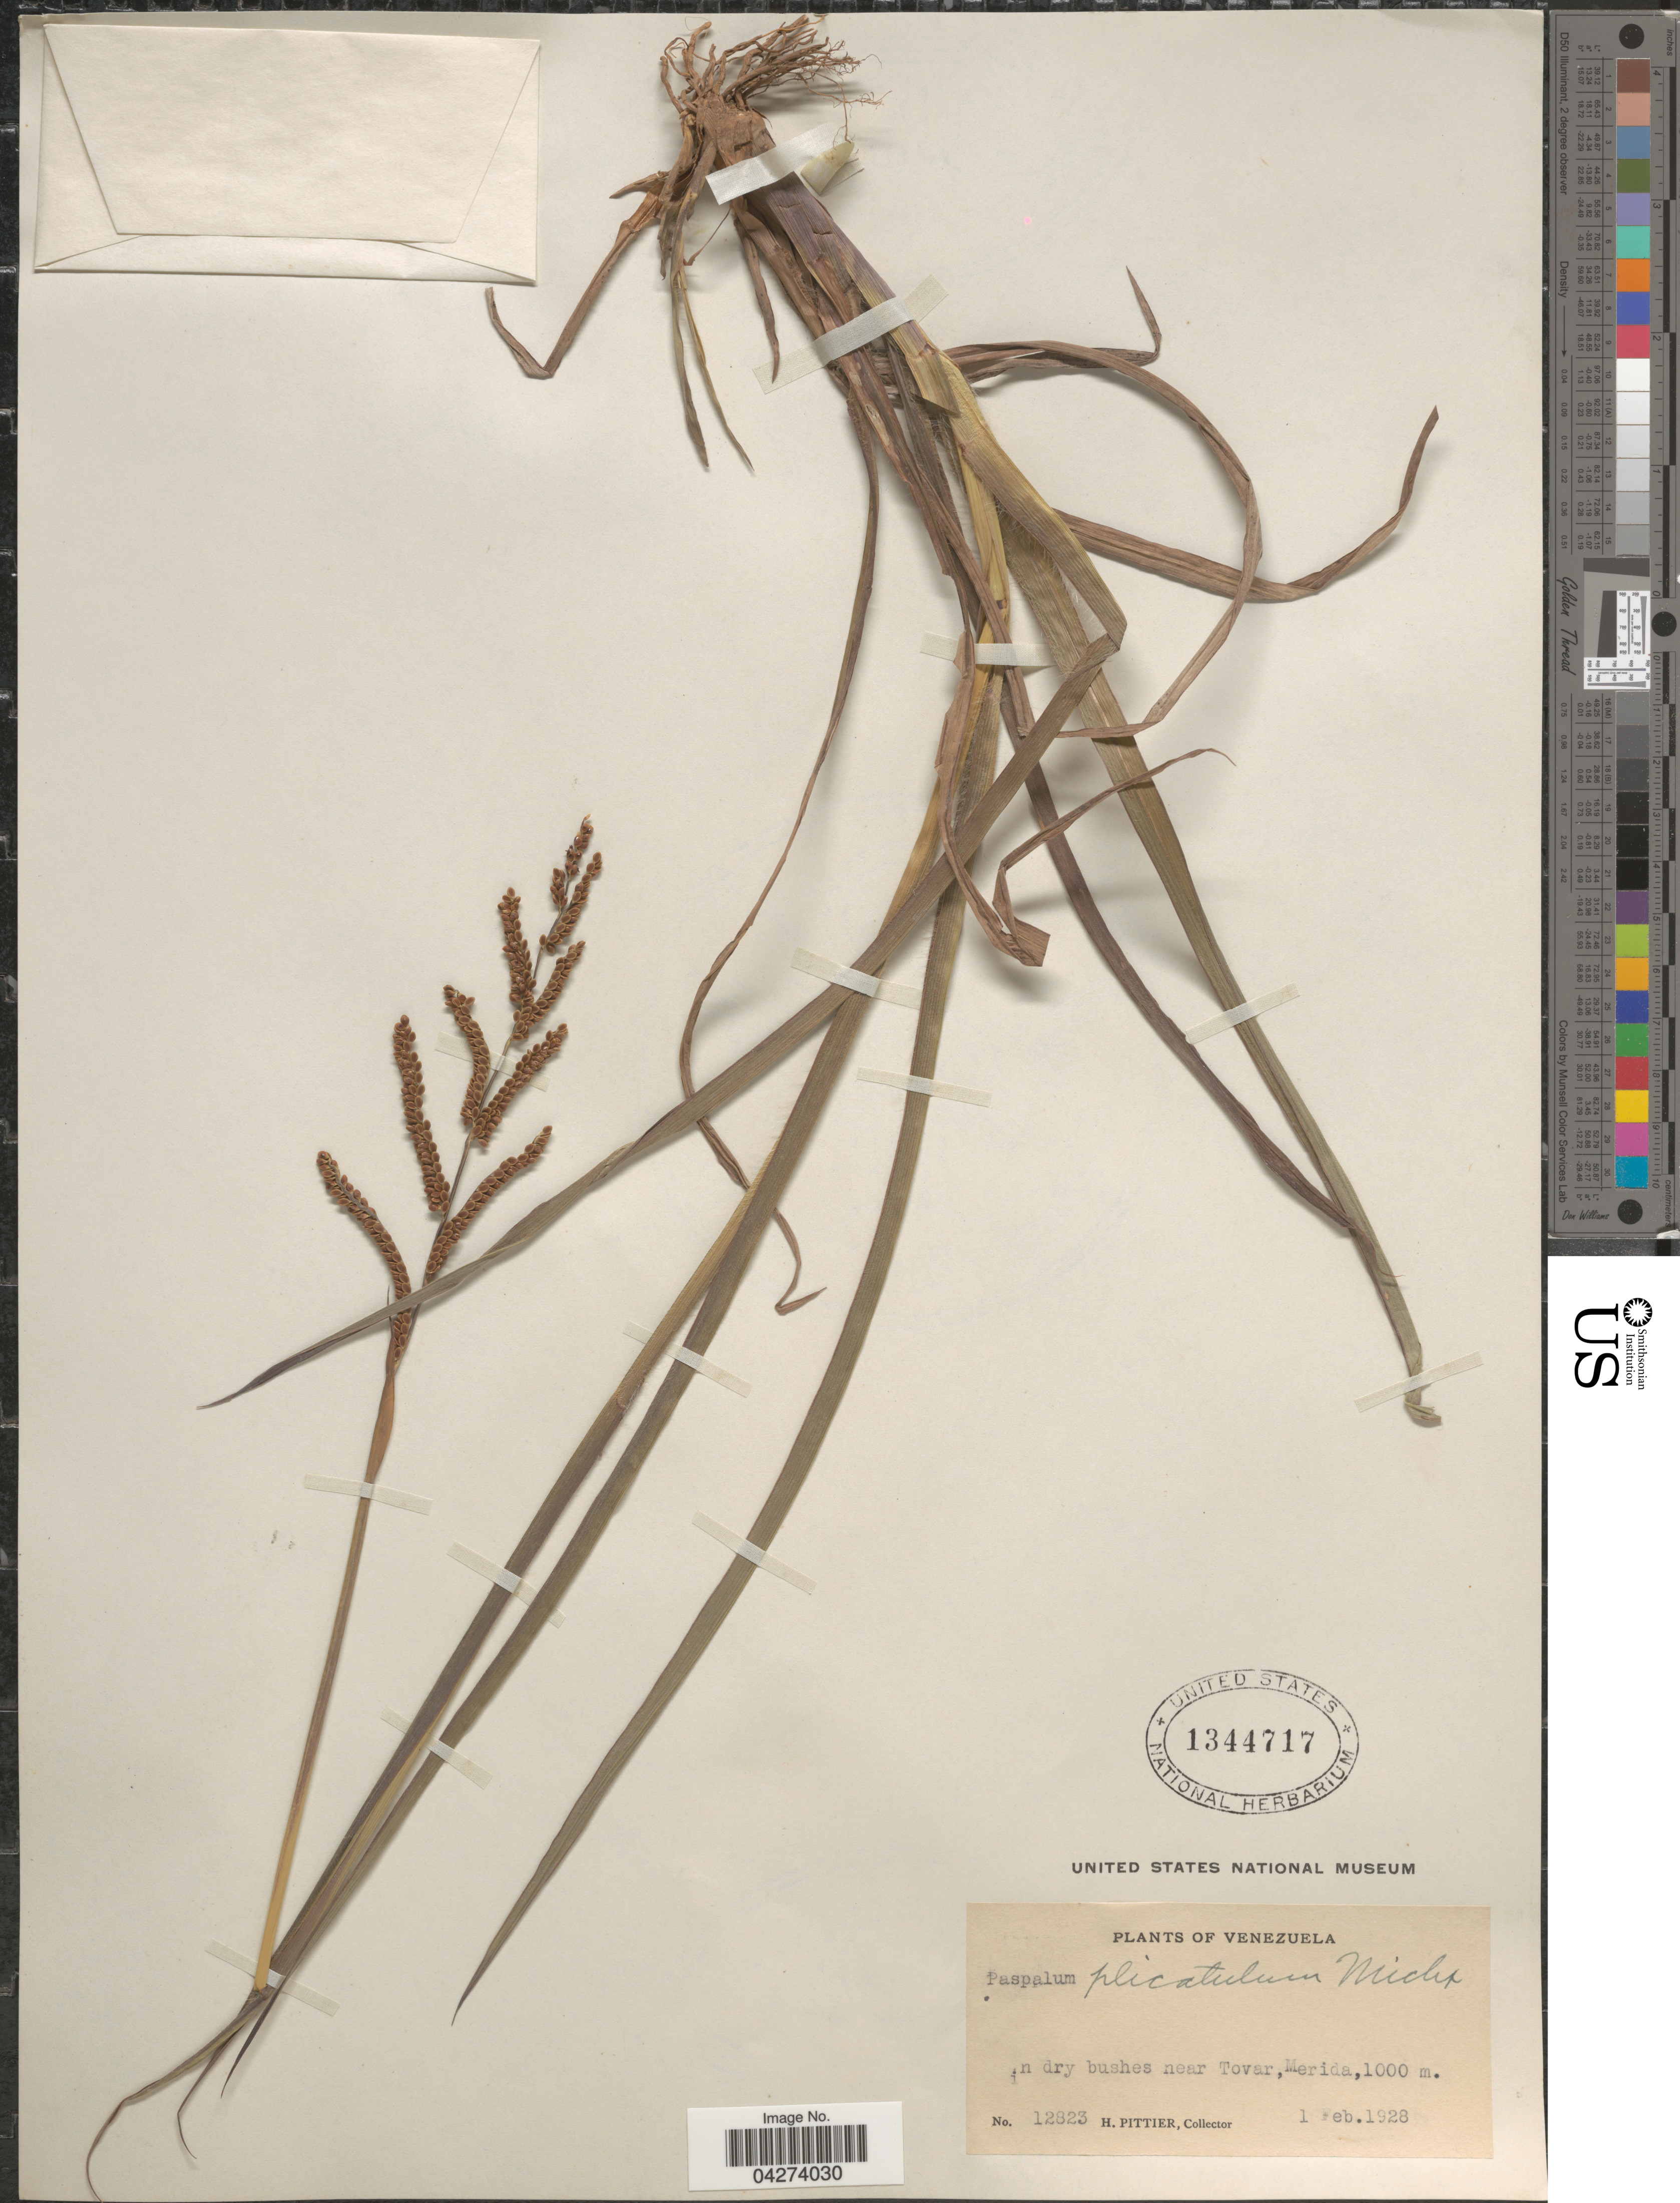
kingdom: Plantae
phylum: Tracheophyta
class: Liliopsida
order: Poales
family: Poaceae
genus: Paspalum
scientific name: Paspalum plicatulum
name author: Michx.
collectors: H. F. Pittier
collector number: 12823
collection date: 1928-02-01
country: Venezuela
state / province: Merida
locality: In dry bushes near Tovar.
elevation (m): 1000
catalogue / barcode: US 1344717